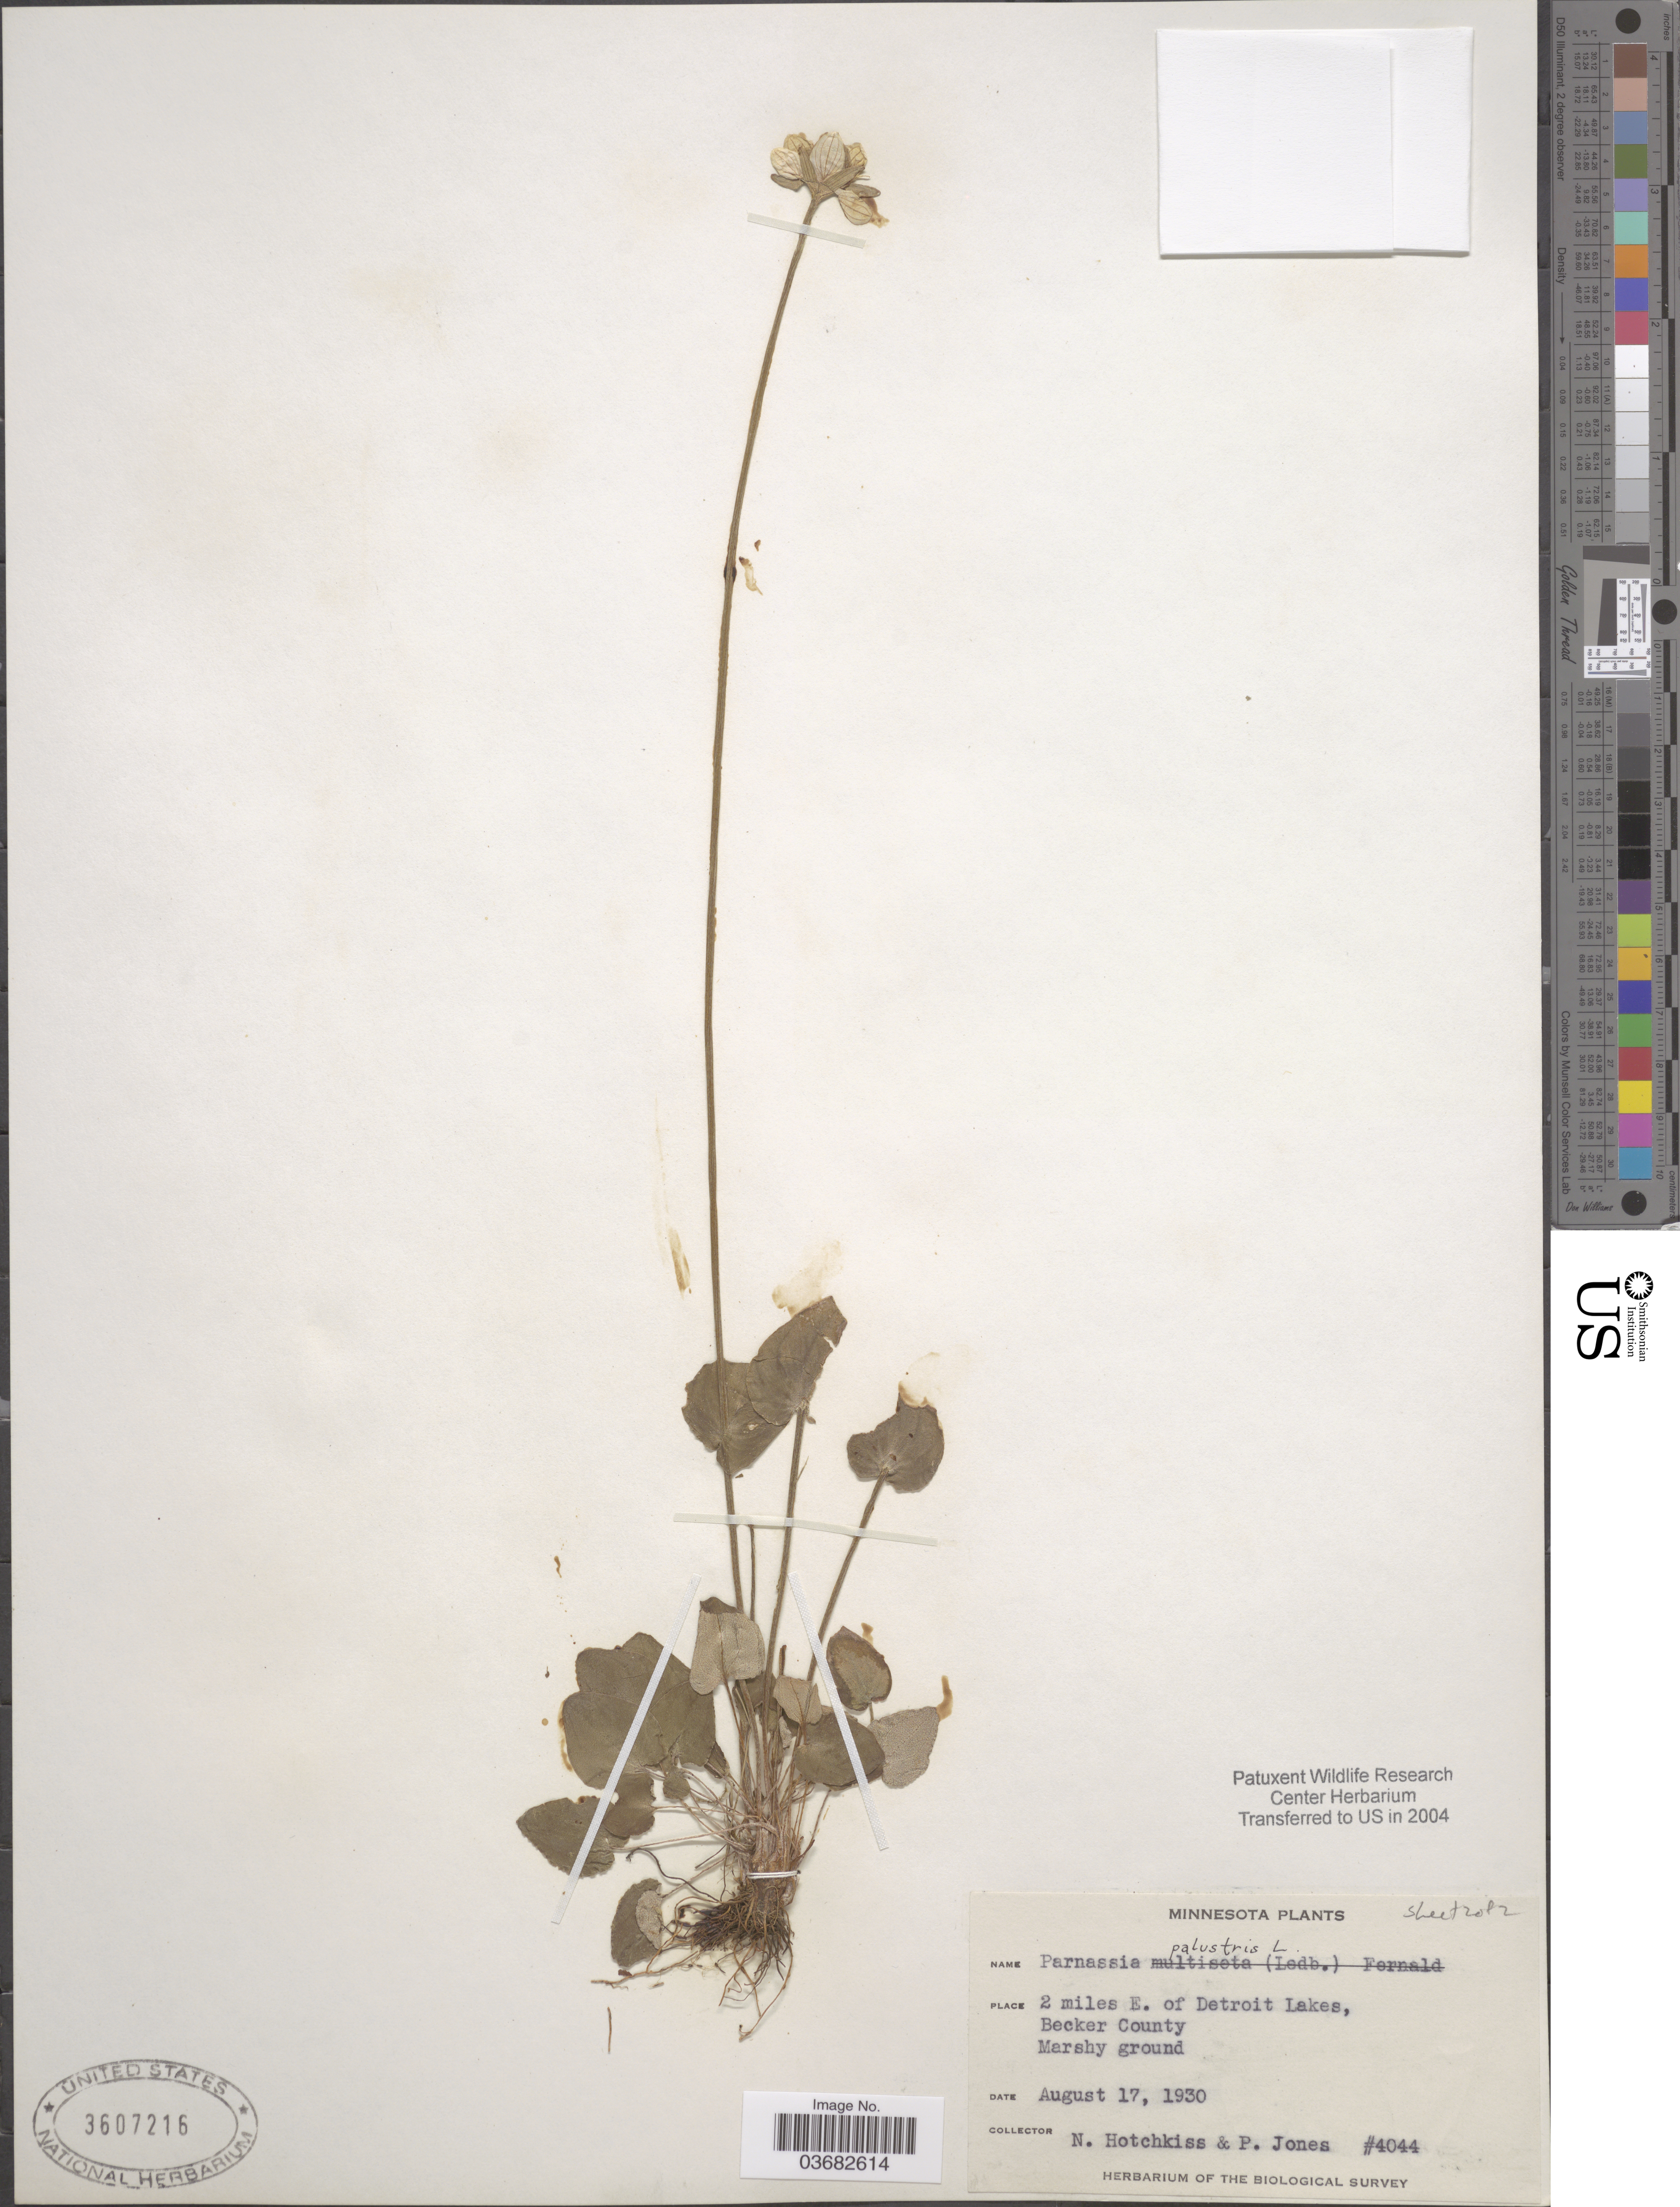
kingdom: Plantae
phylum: Tracheophyta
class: Magnoliopsida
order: Celastrales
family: Parnassiaceae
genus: Parnassia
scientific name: Parnassia palustris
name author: L.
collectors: N. Hotchkiss & P. Jones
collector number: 4044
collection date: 1930-08-17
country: United States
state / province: Minnesota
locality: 2 miles E. of Detroit Lakes, Becker County. Biological Survey.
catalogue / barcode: US 3607216